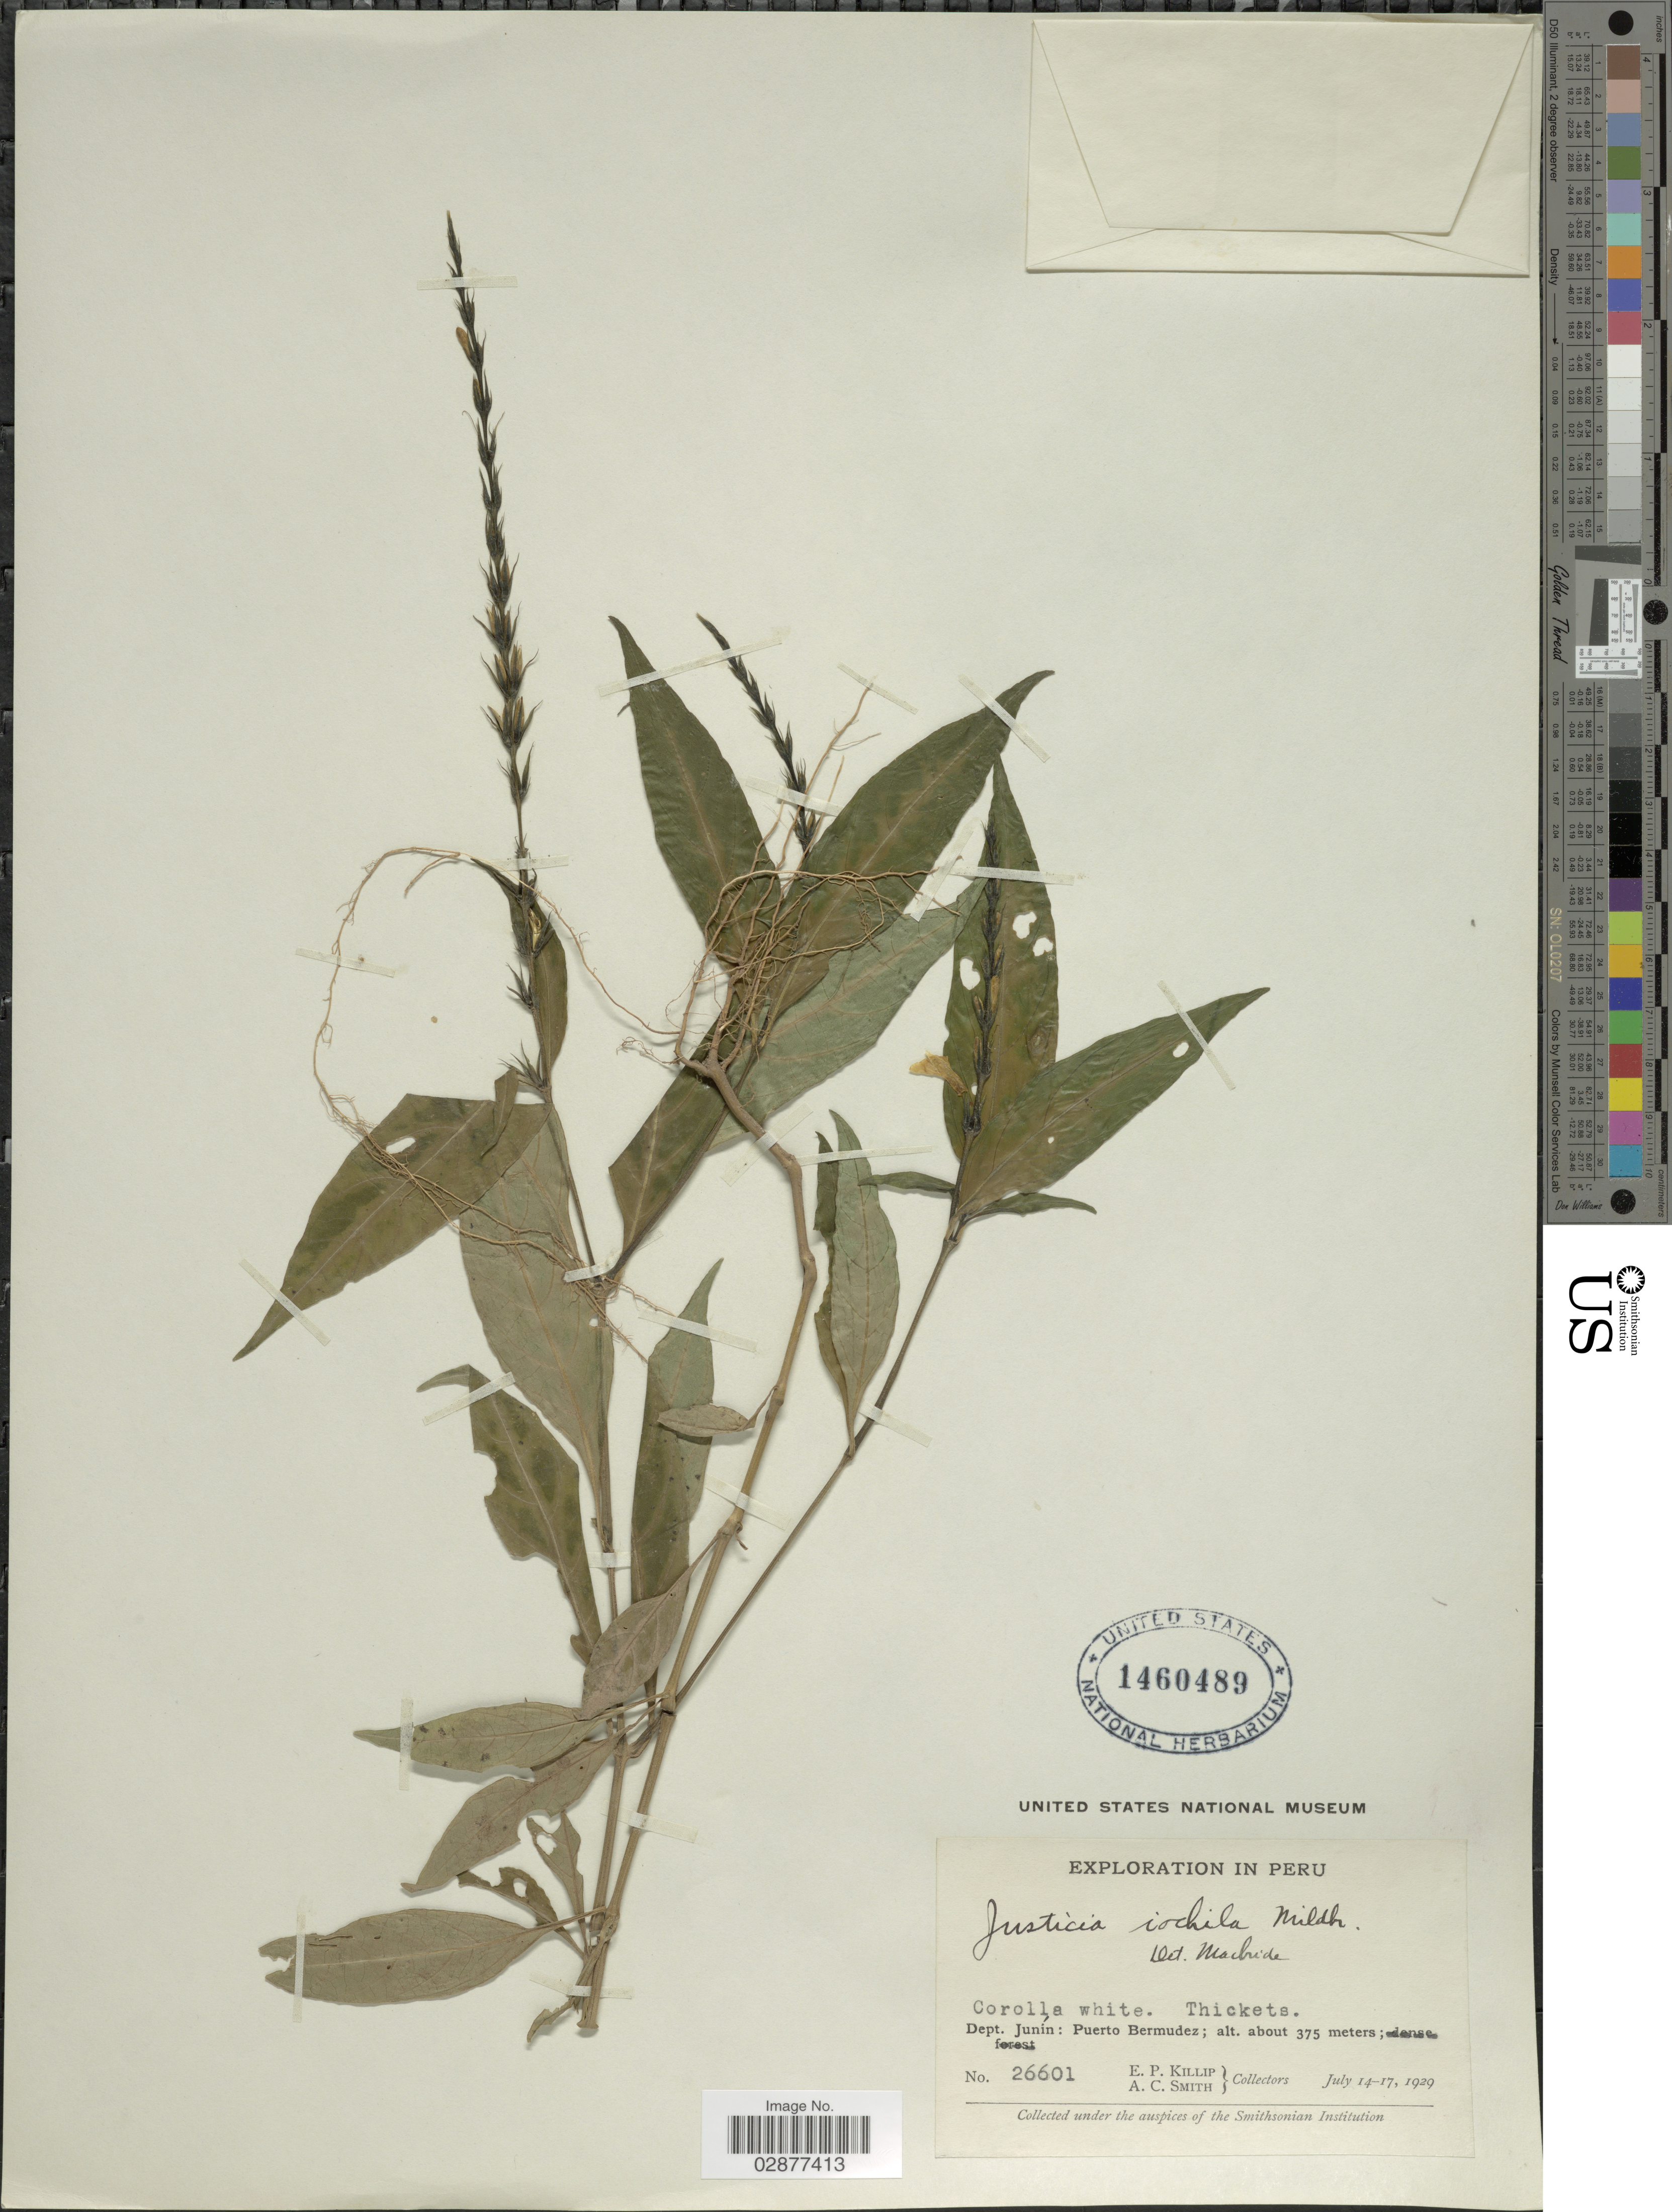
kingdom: Plantae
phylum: Tracheophyta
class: Magnoliopsida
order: Lamiales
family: Acanthaceae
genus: Justicia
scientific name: Justicia boliviana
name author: Rusby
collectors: E. P. Killip & A. C. Smith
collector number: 26601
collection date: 1929-07-14/1929-07-17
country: Peru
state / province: Junín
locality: Dept. Junín: Puerto Bermudez.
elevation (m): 375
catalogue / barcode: US 1460489